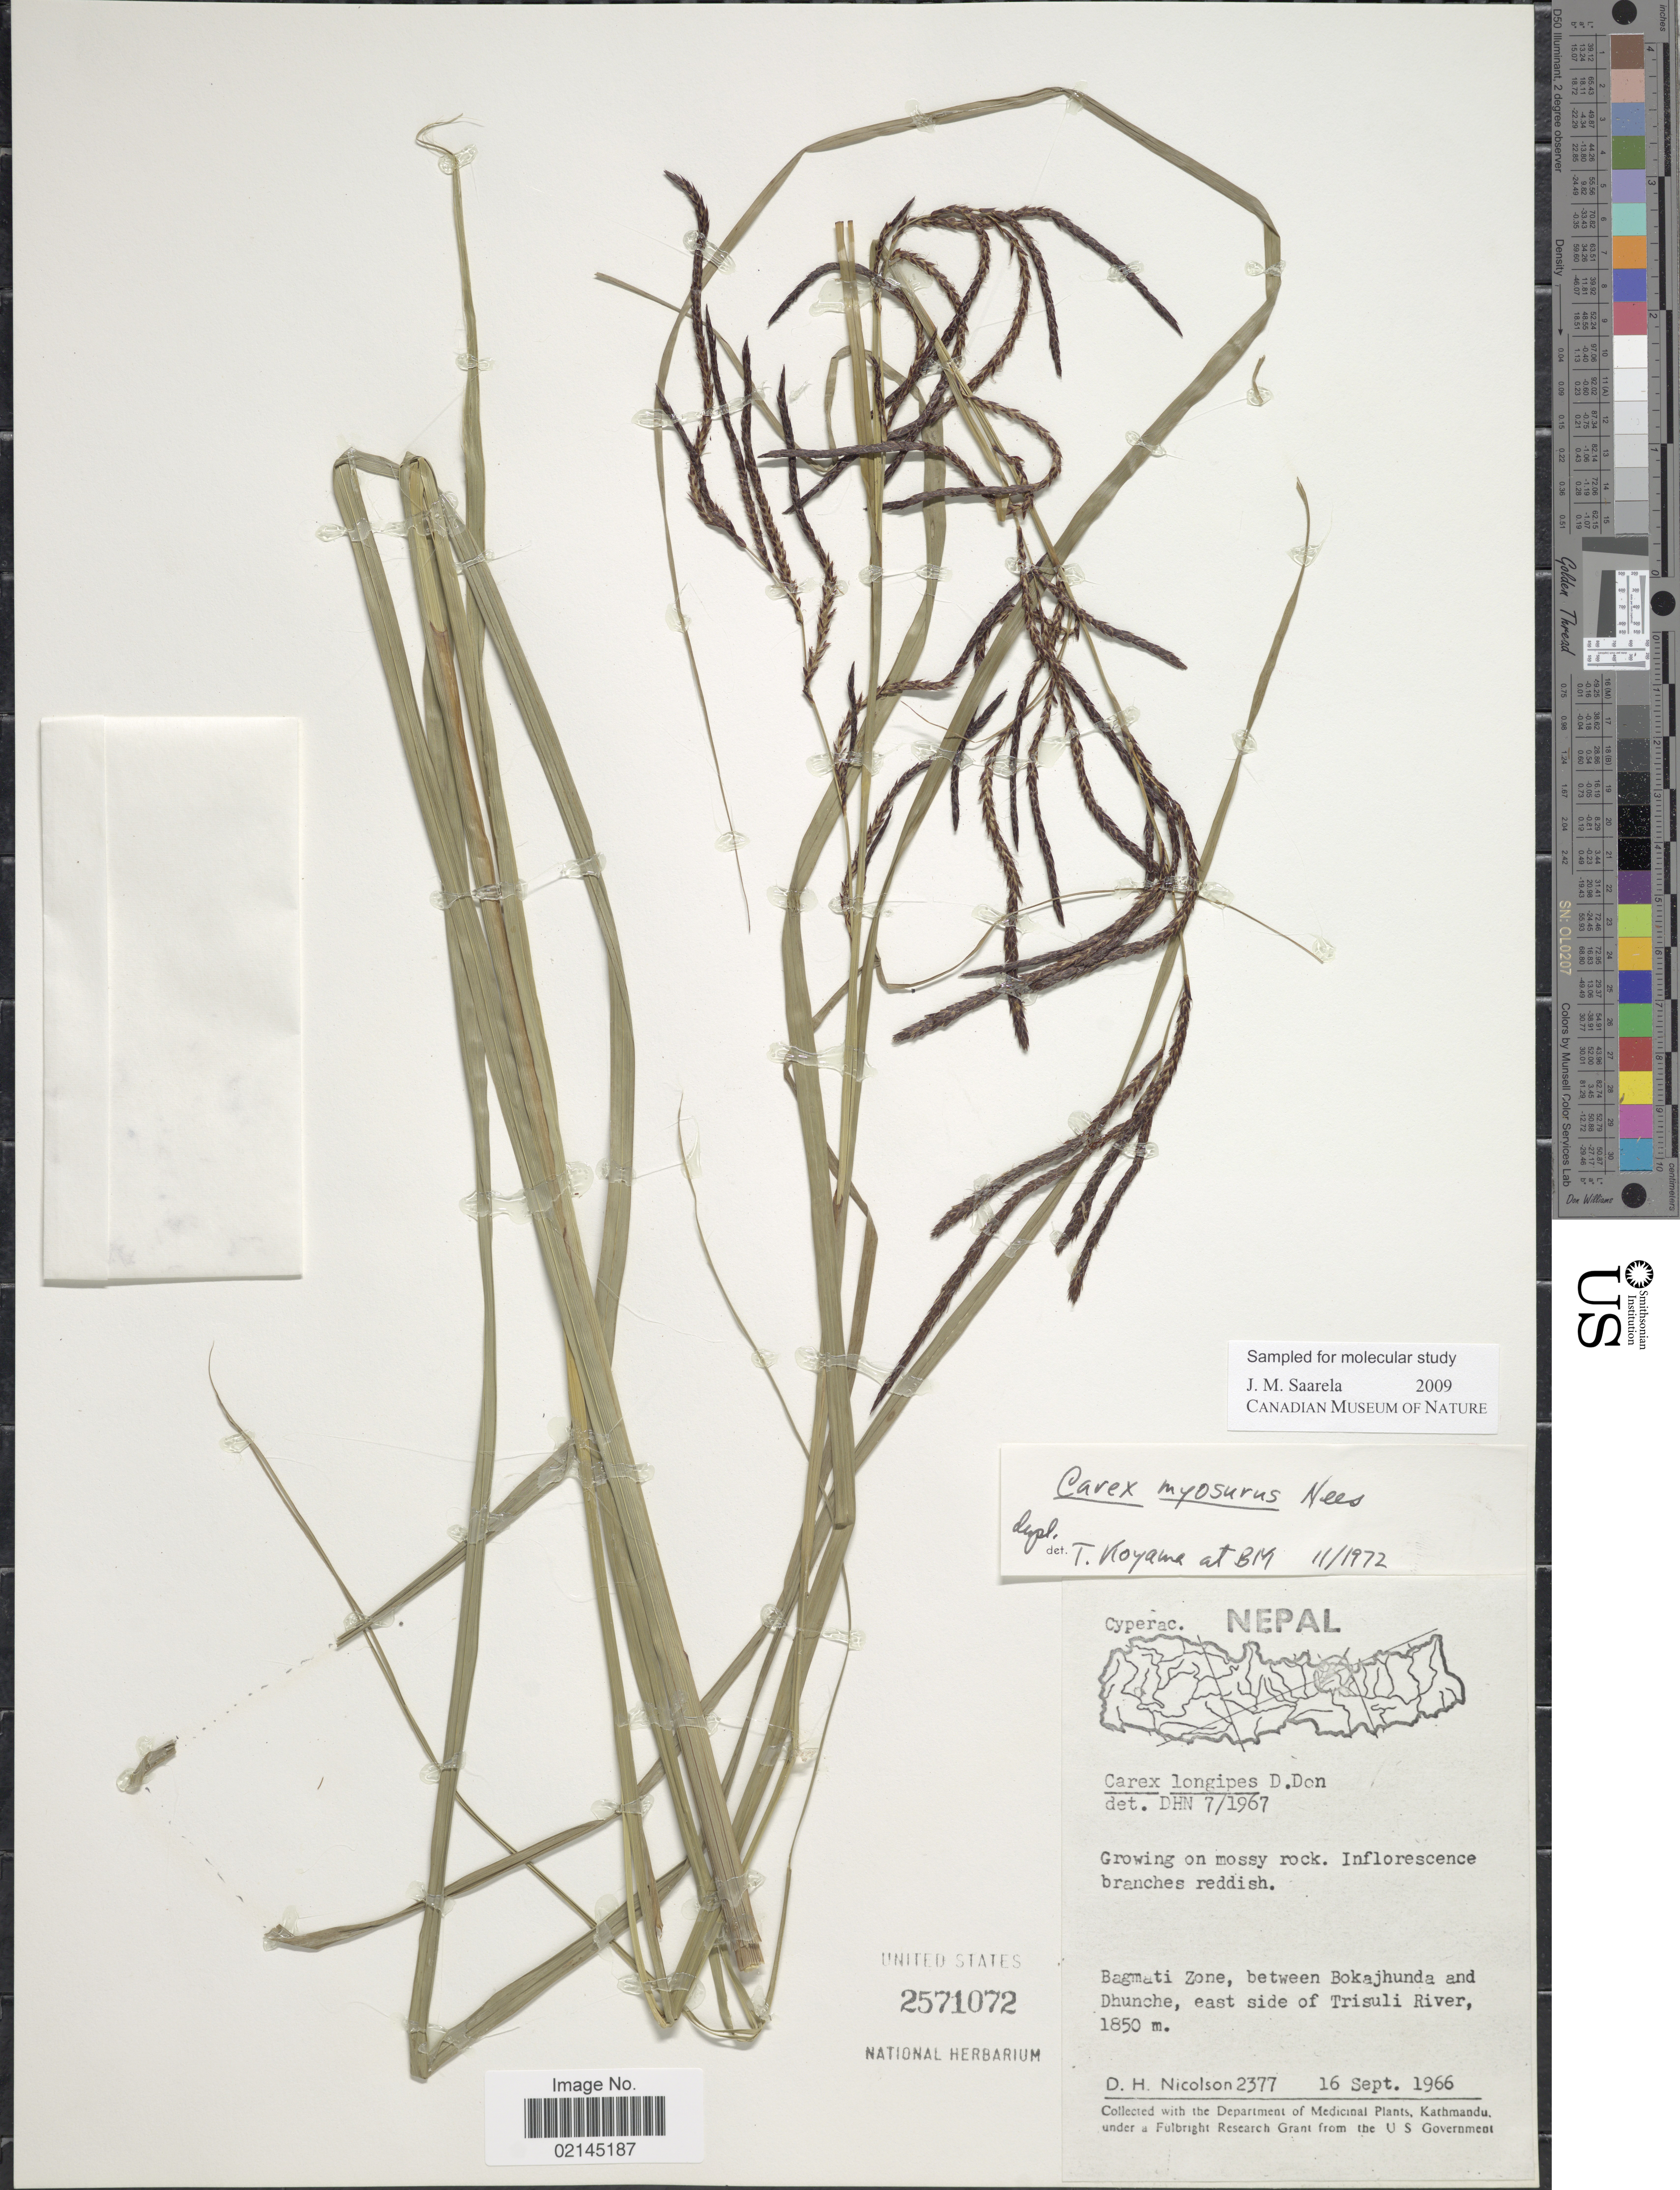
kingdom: Plantae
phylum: Tracheophyta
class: Liliopsida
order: Poales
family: Cyperaceae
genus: Carex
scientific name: Carex myosurus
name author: Nees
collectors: D. H. Nicolson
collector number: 2377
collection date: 1966-09-16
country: Nepal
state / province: Bagmati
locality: Bagmati Zone, between Bokajhunda and Dhunche, east side of Trisuli River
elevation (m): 1850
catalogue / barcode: US 2571072